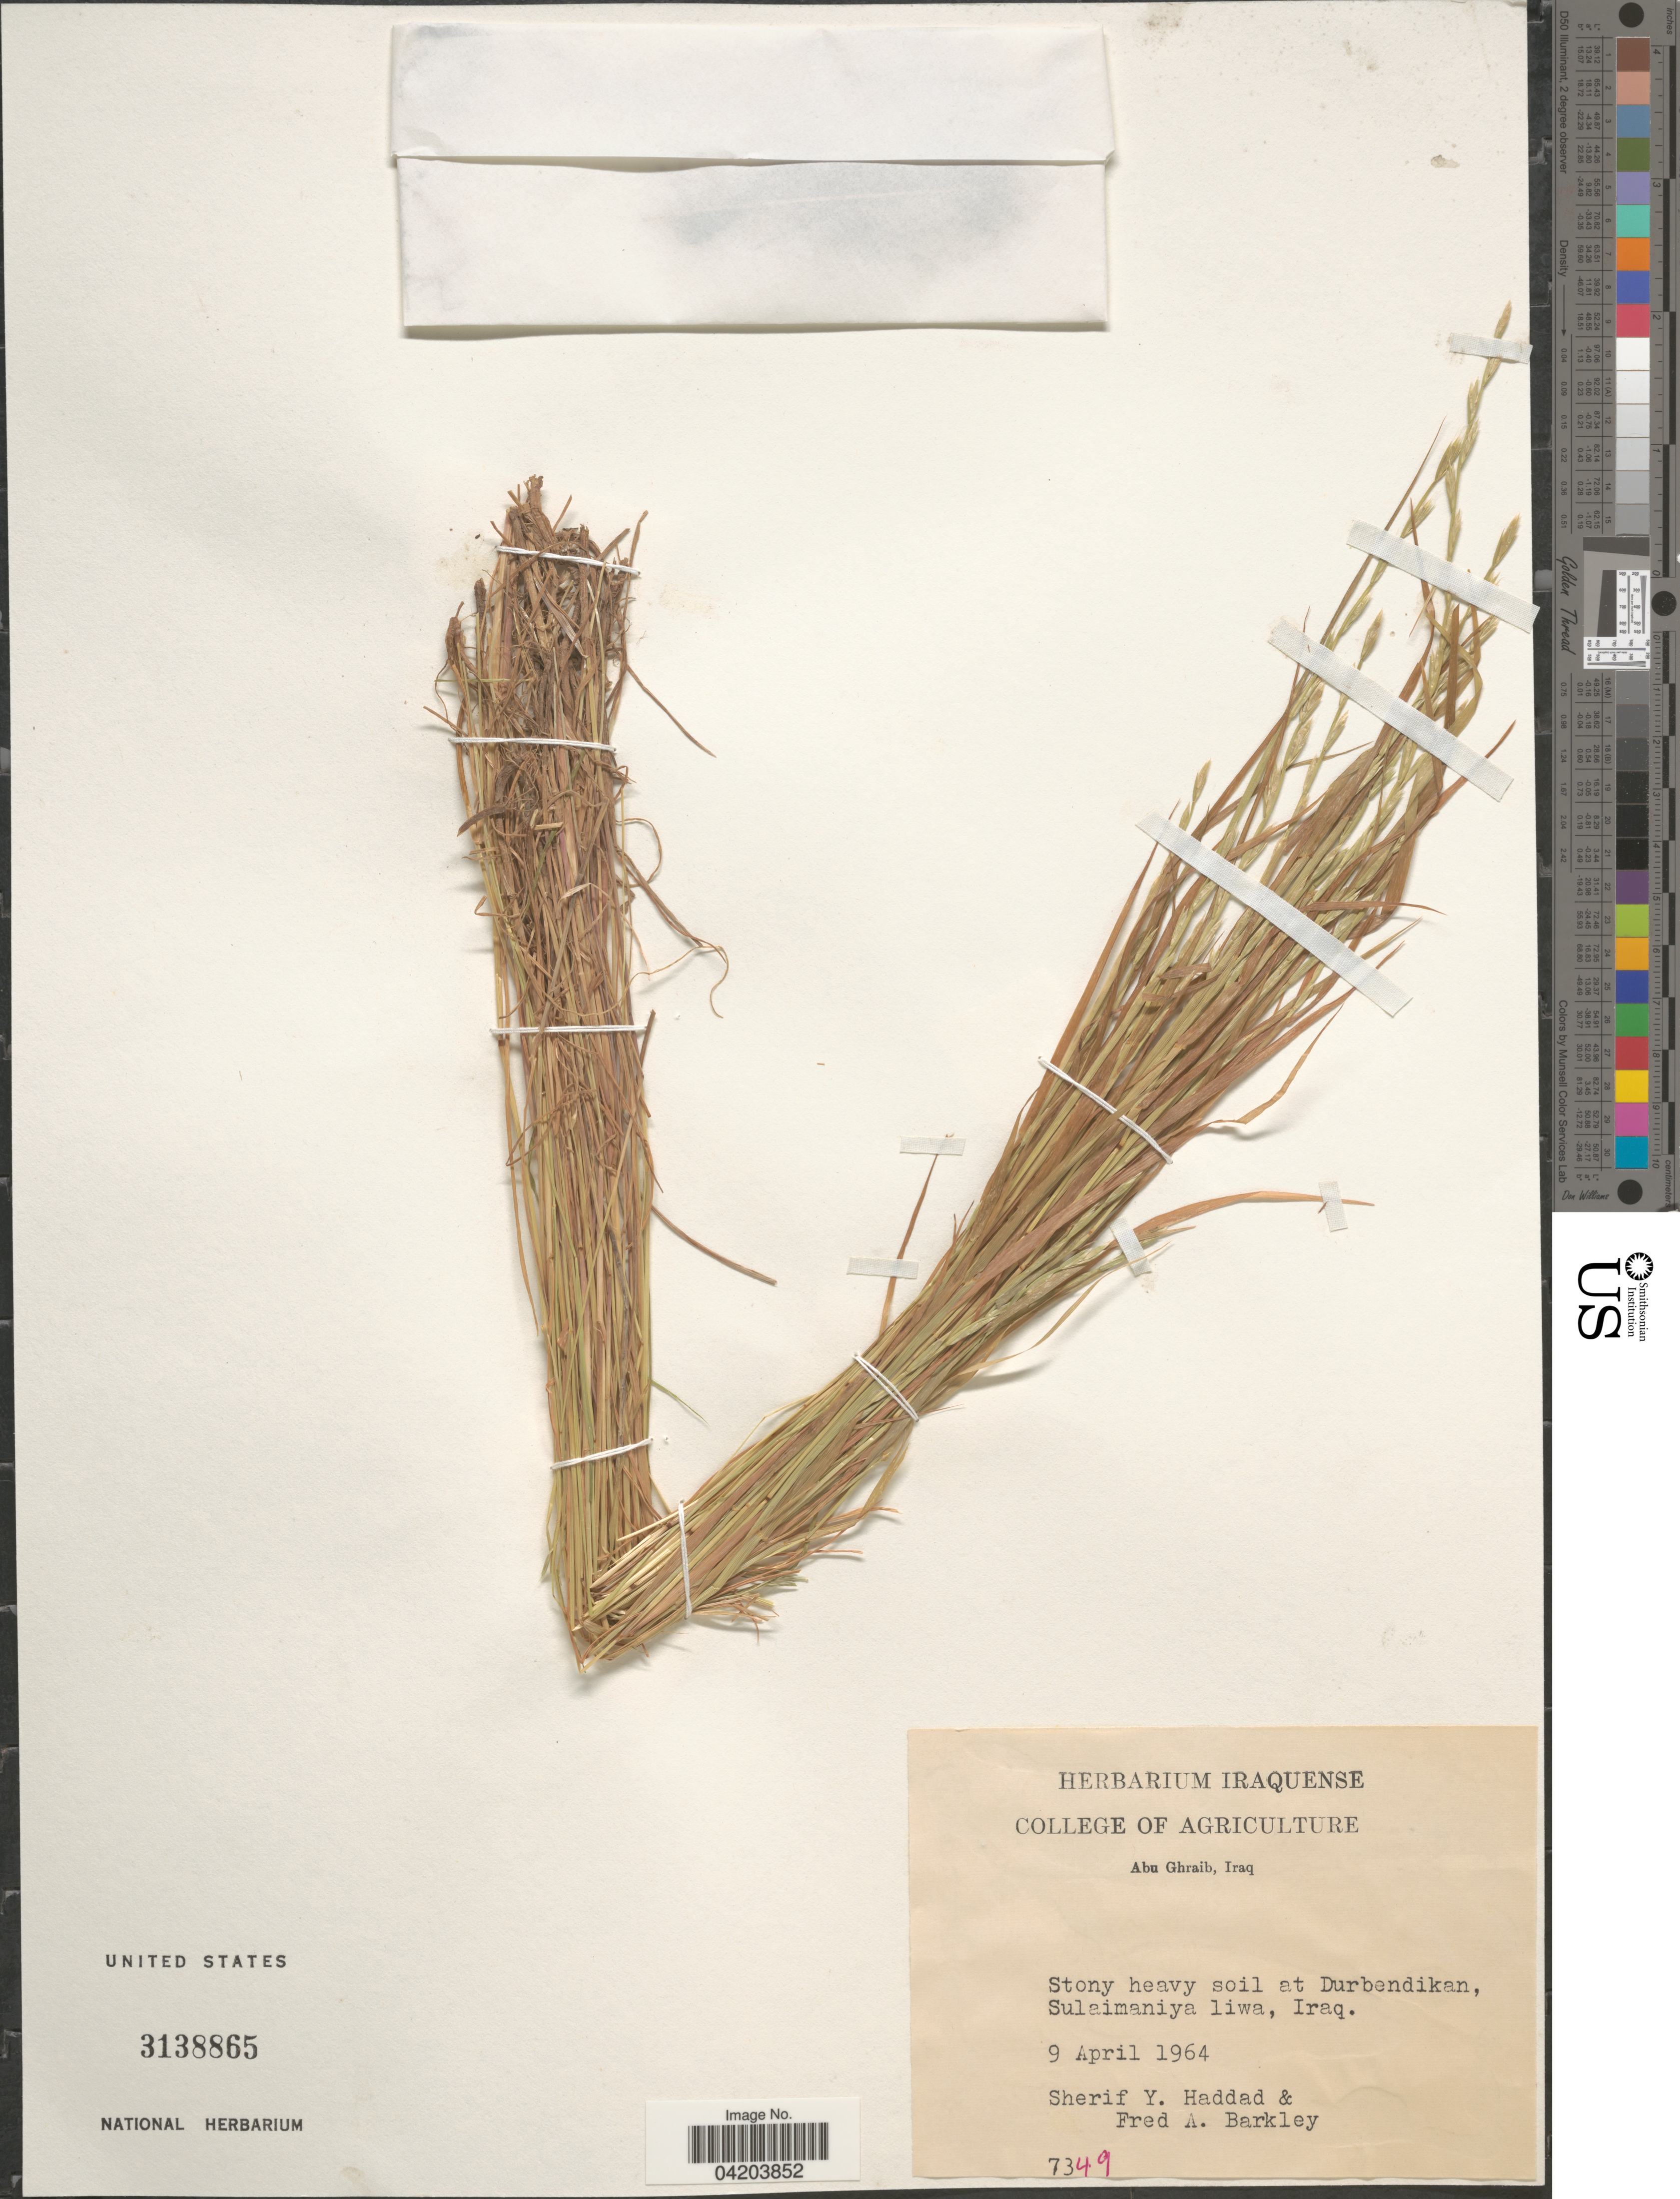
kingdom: Plantae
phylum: Tracheophyta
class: Liliopsida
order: Poales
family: Poaceae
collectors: S. Haddad & F. A. Barkley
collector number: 7349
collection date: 1964-04-09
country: Iraq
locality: Stony heavy soil at Durbendikan, Sulaimaniya liwa.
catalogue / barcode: US 3138865